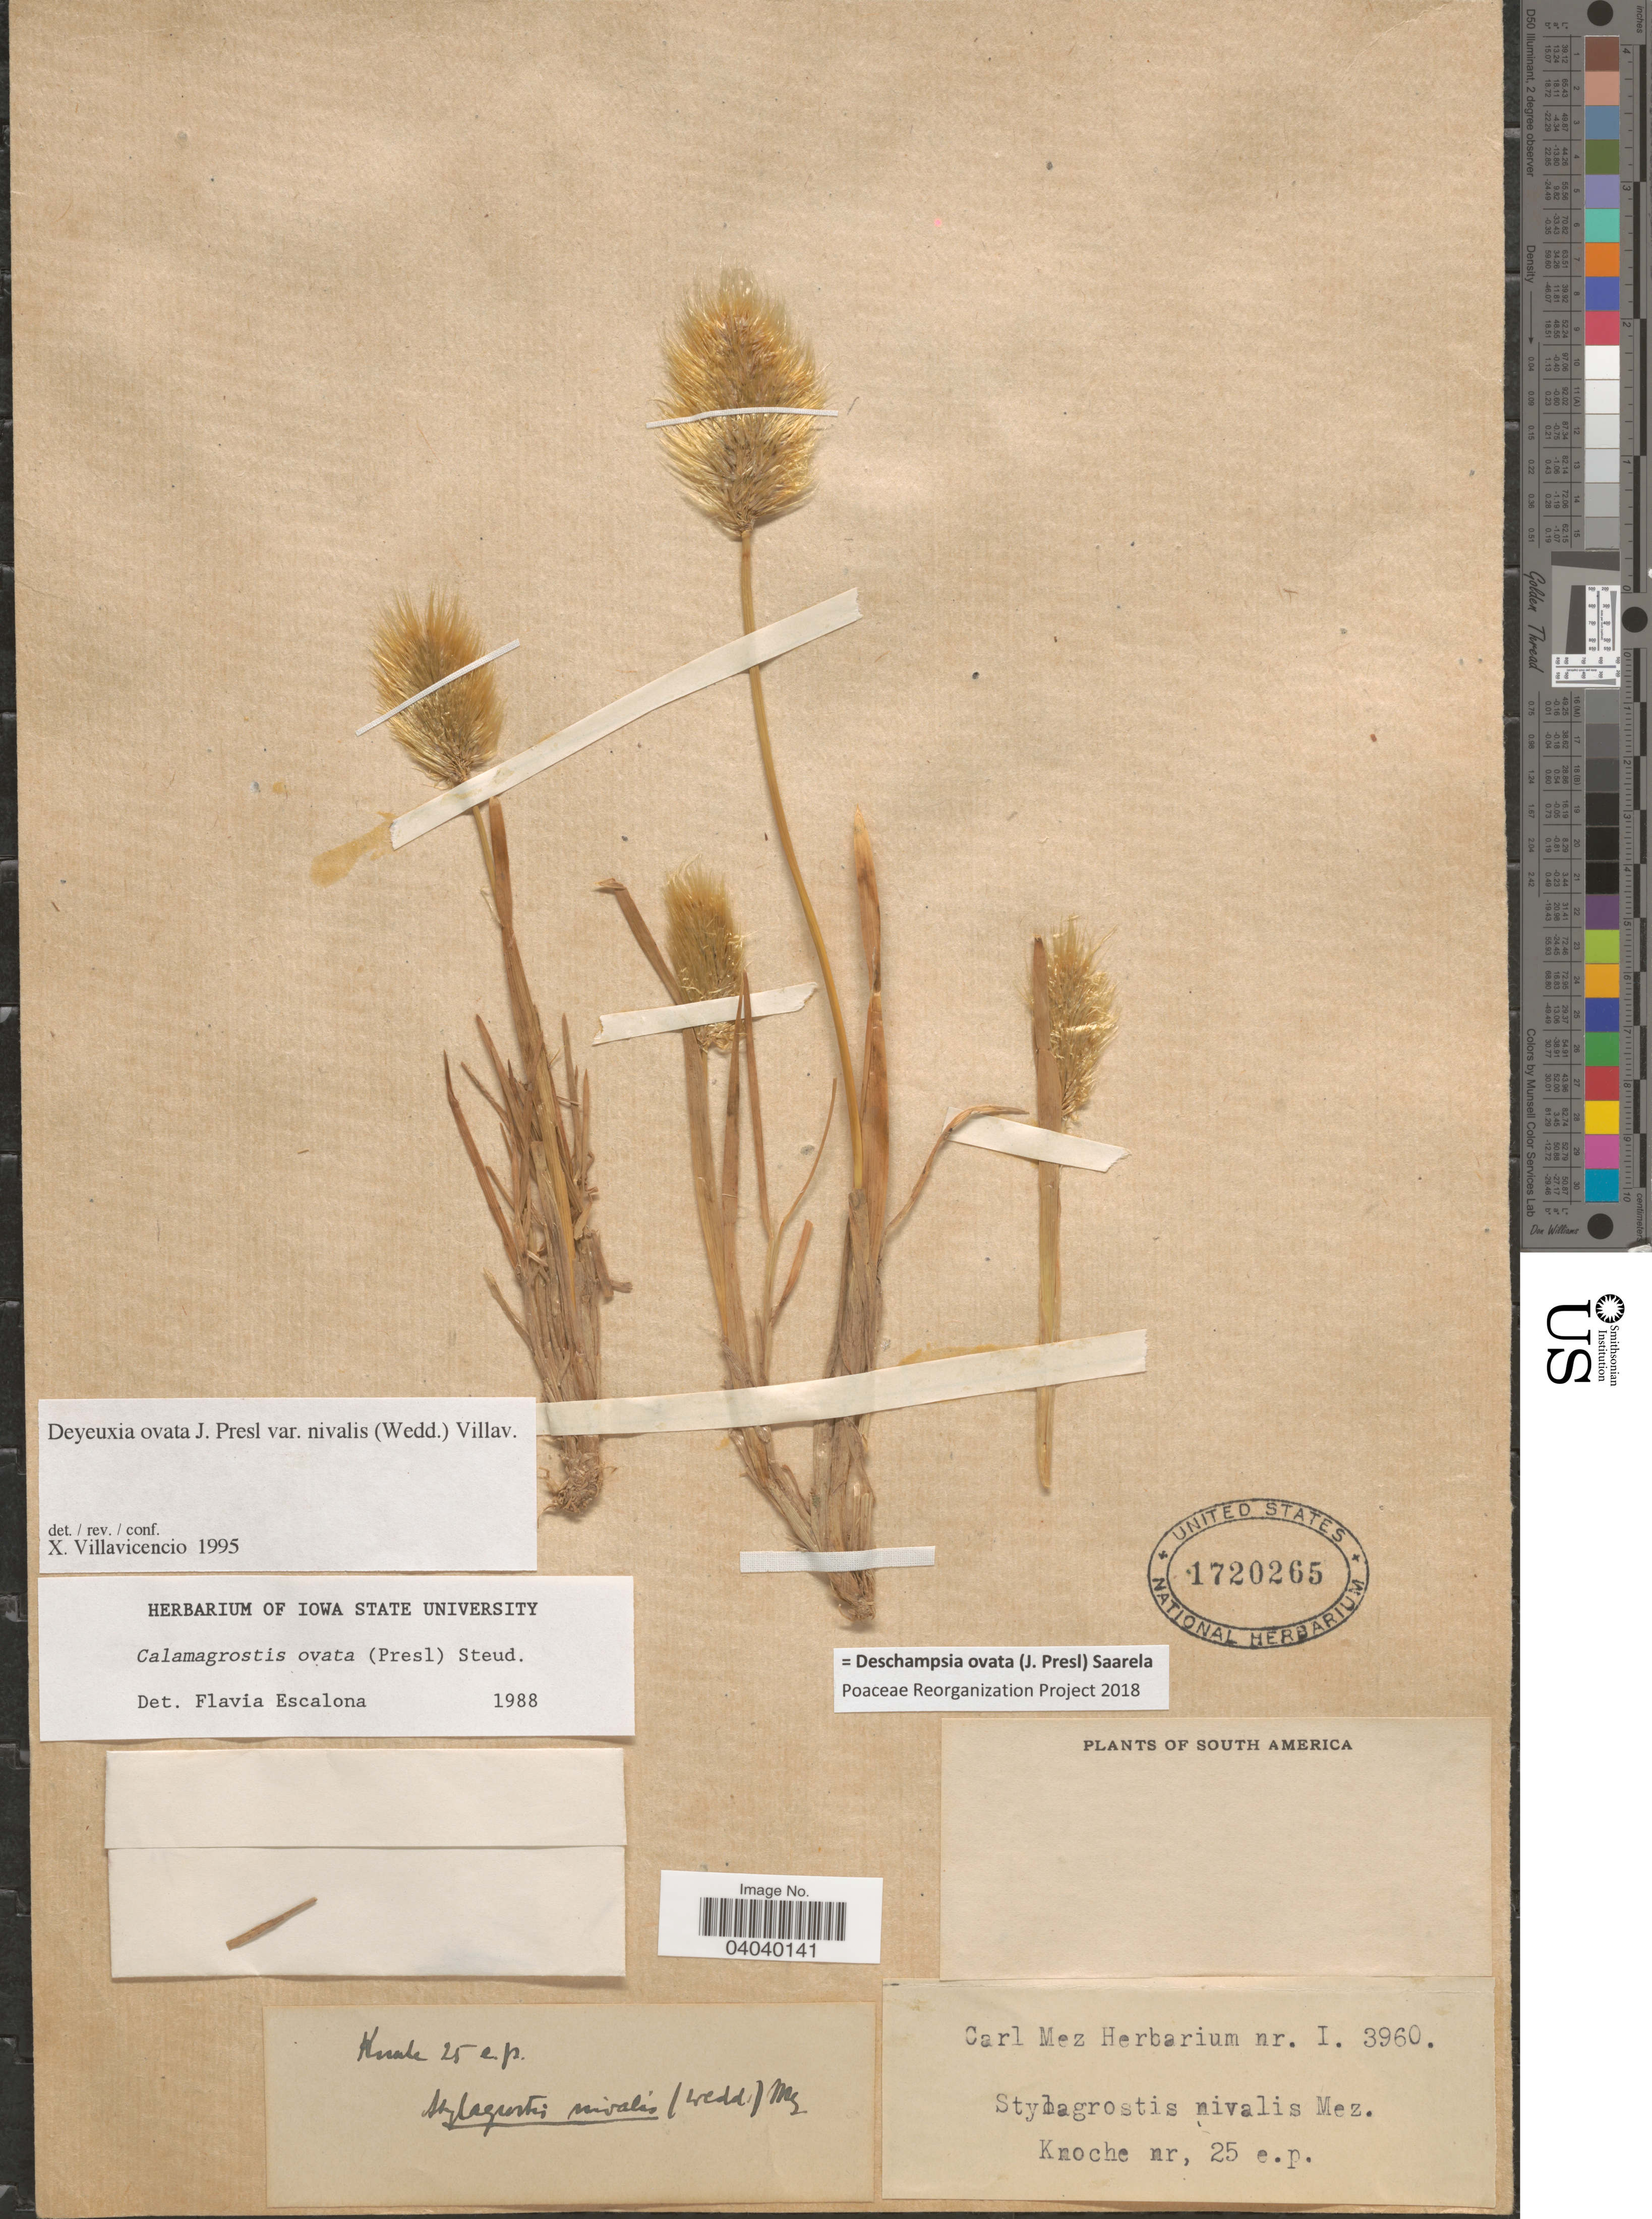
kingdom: Plantae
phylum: Tracheophyta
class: Liliopsida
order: Poales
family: Poaceae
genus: Deschampsia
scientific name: Deschampsia ovata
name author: (J. Presl) Saarela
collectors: Knoche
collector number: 25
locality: South America.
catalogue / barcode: US 1720265